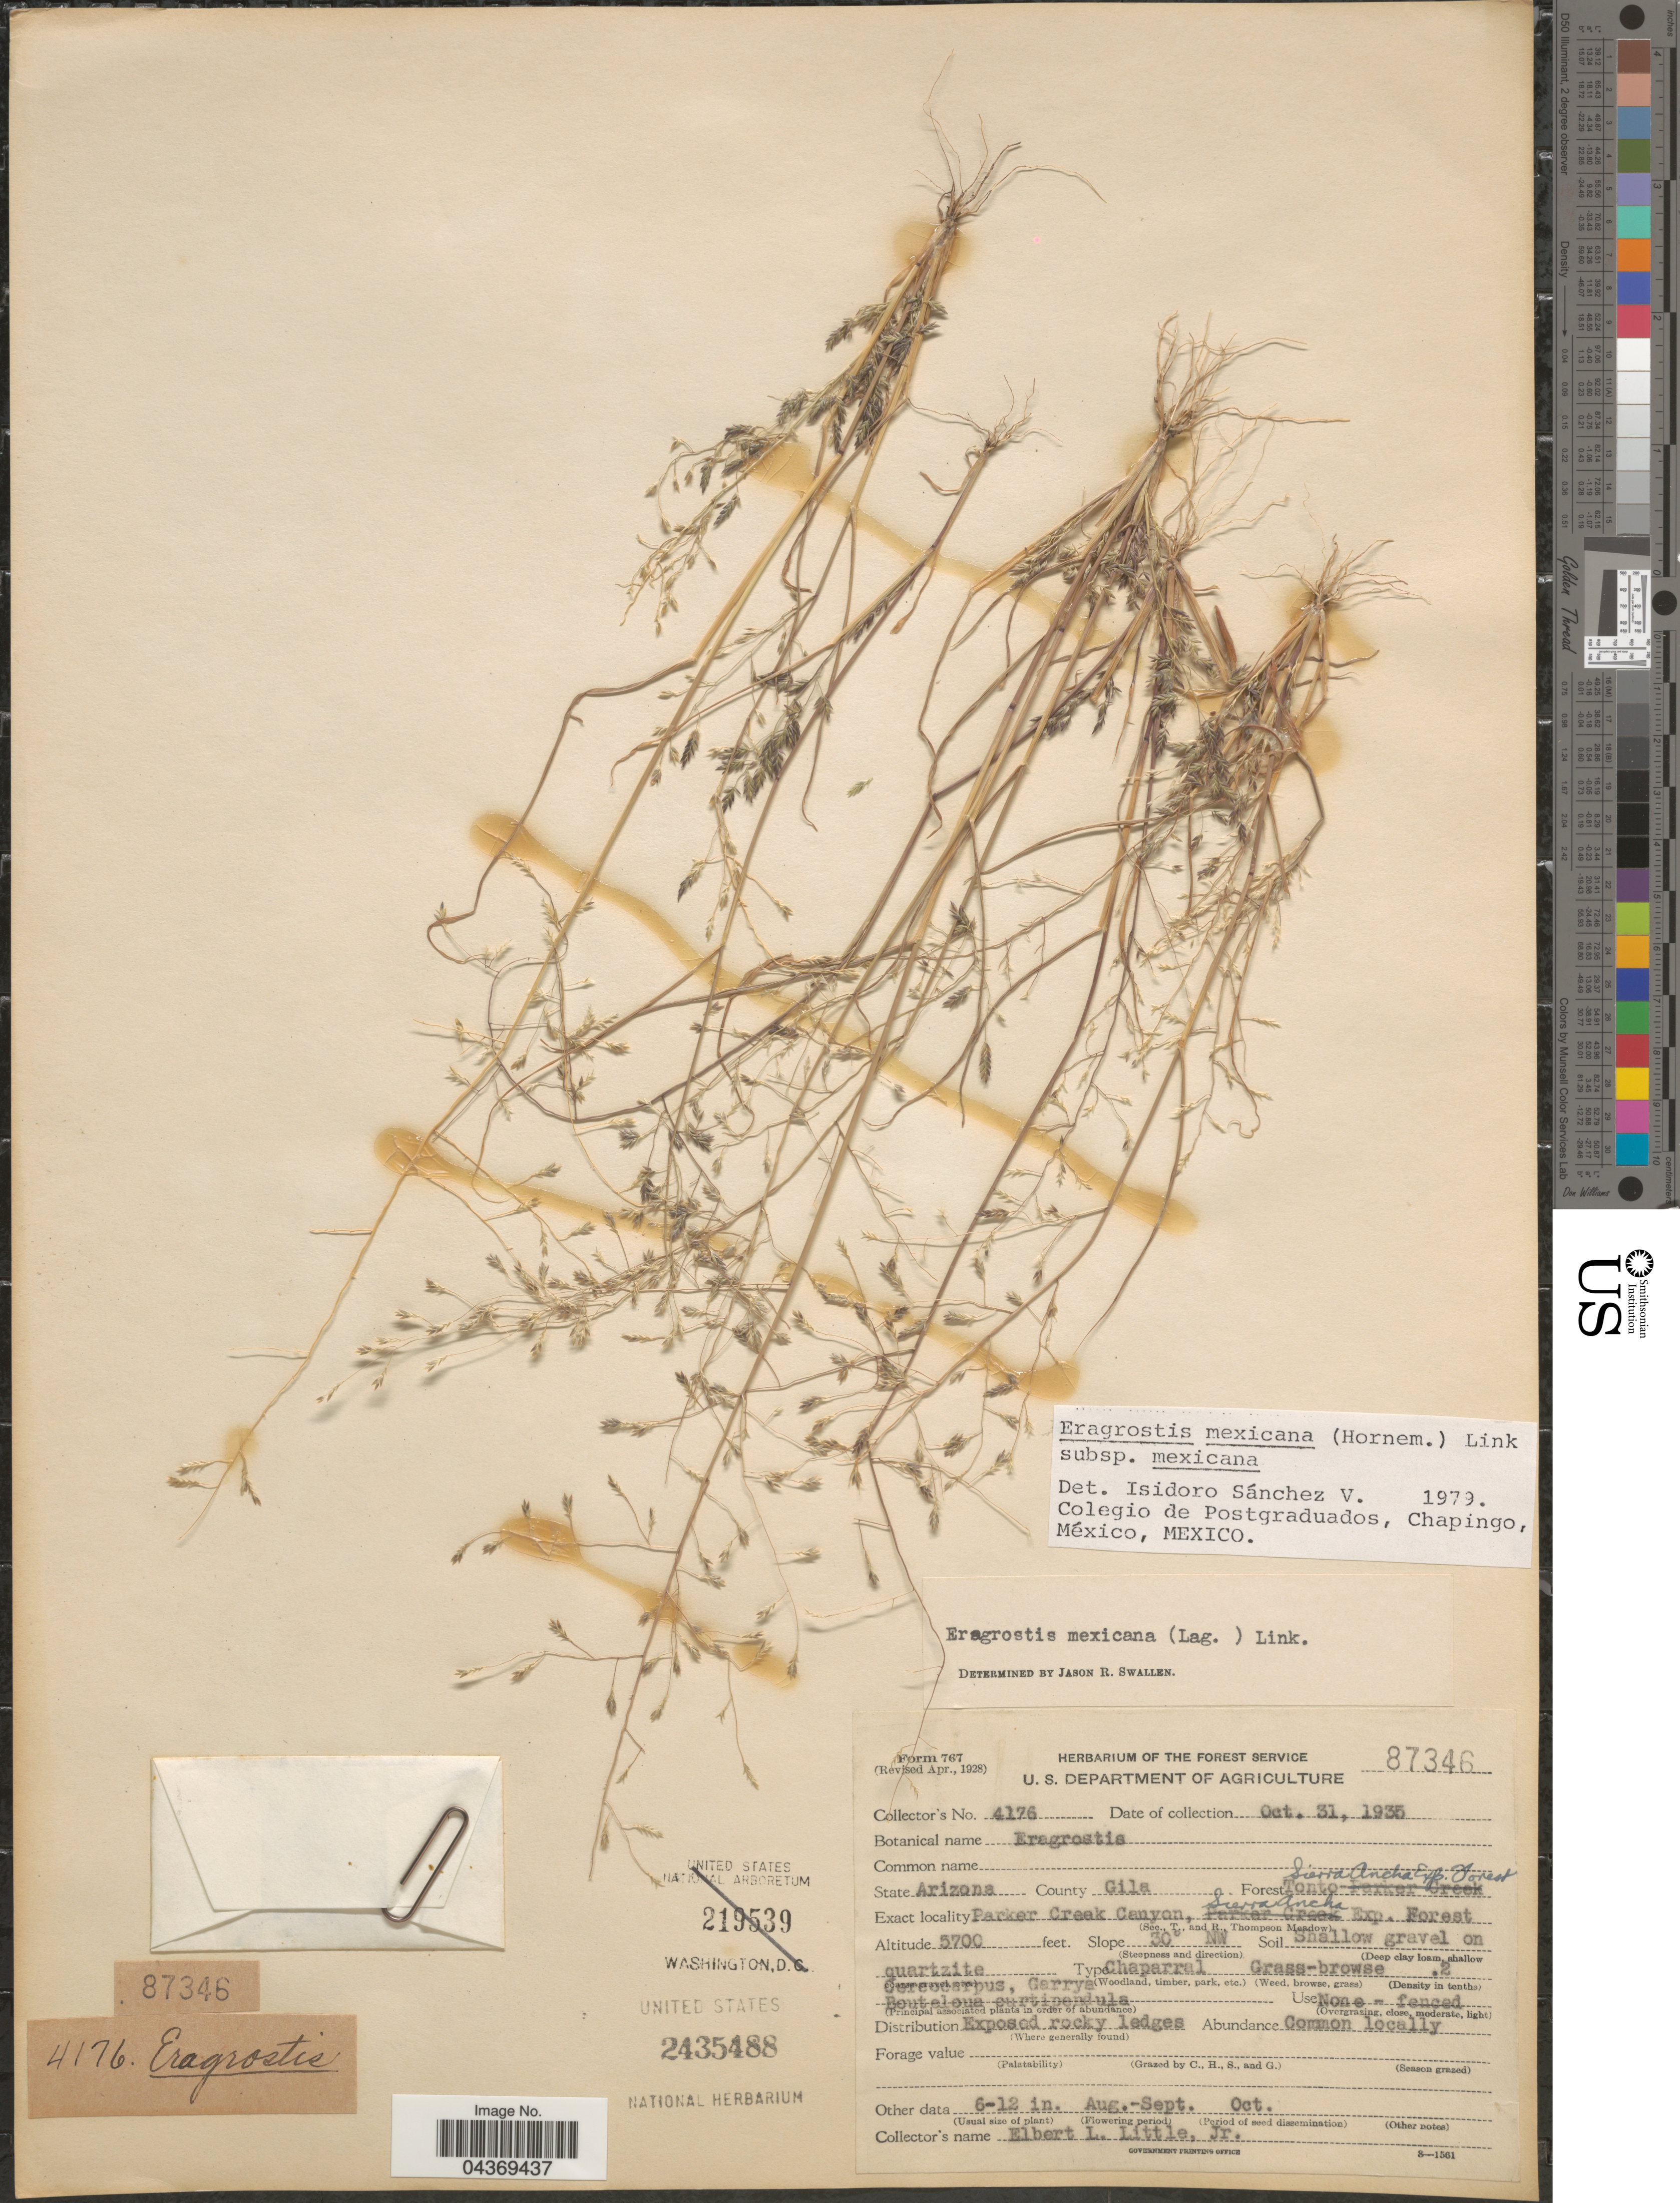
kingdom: Plantae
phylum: Tracheophyta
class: Liliopsida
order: Poales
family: Poaceae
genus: Eragrostis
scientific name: Eragrostis mexicana subsp. mexicana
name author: (Hornem.) Link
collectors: E. L. Little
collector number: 4176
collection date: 1935-10-31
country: United States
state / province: Arizona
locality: County Gila. Forest Sierra Ancha Exp. Forest. Parker Creek Canyon, Sierra Ancha Exp. Forest.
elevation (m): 1737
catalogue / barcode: US 2435488